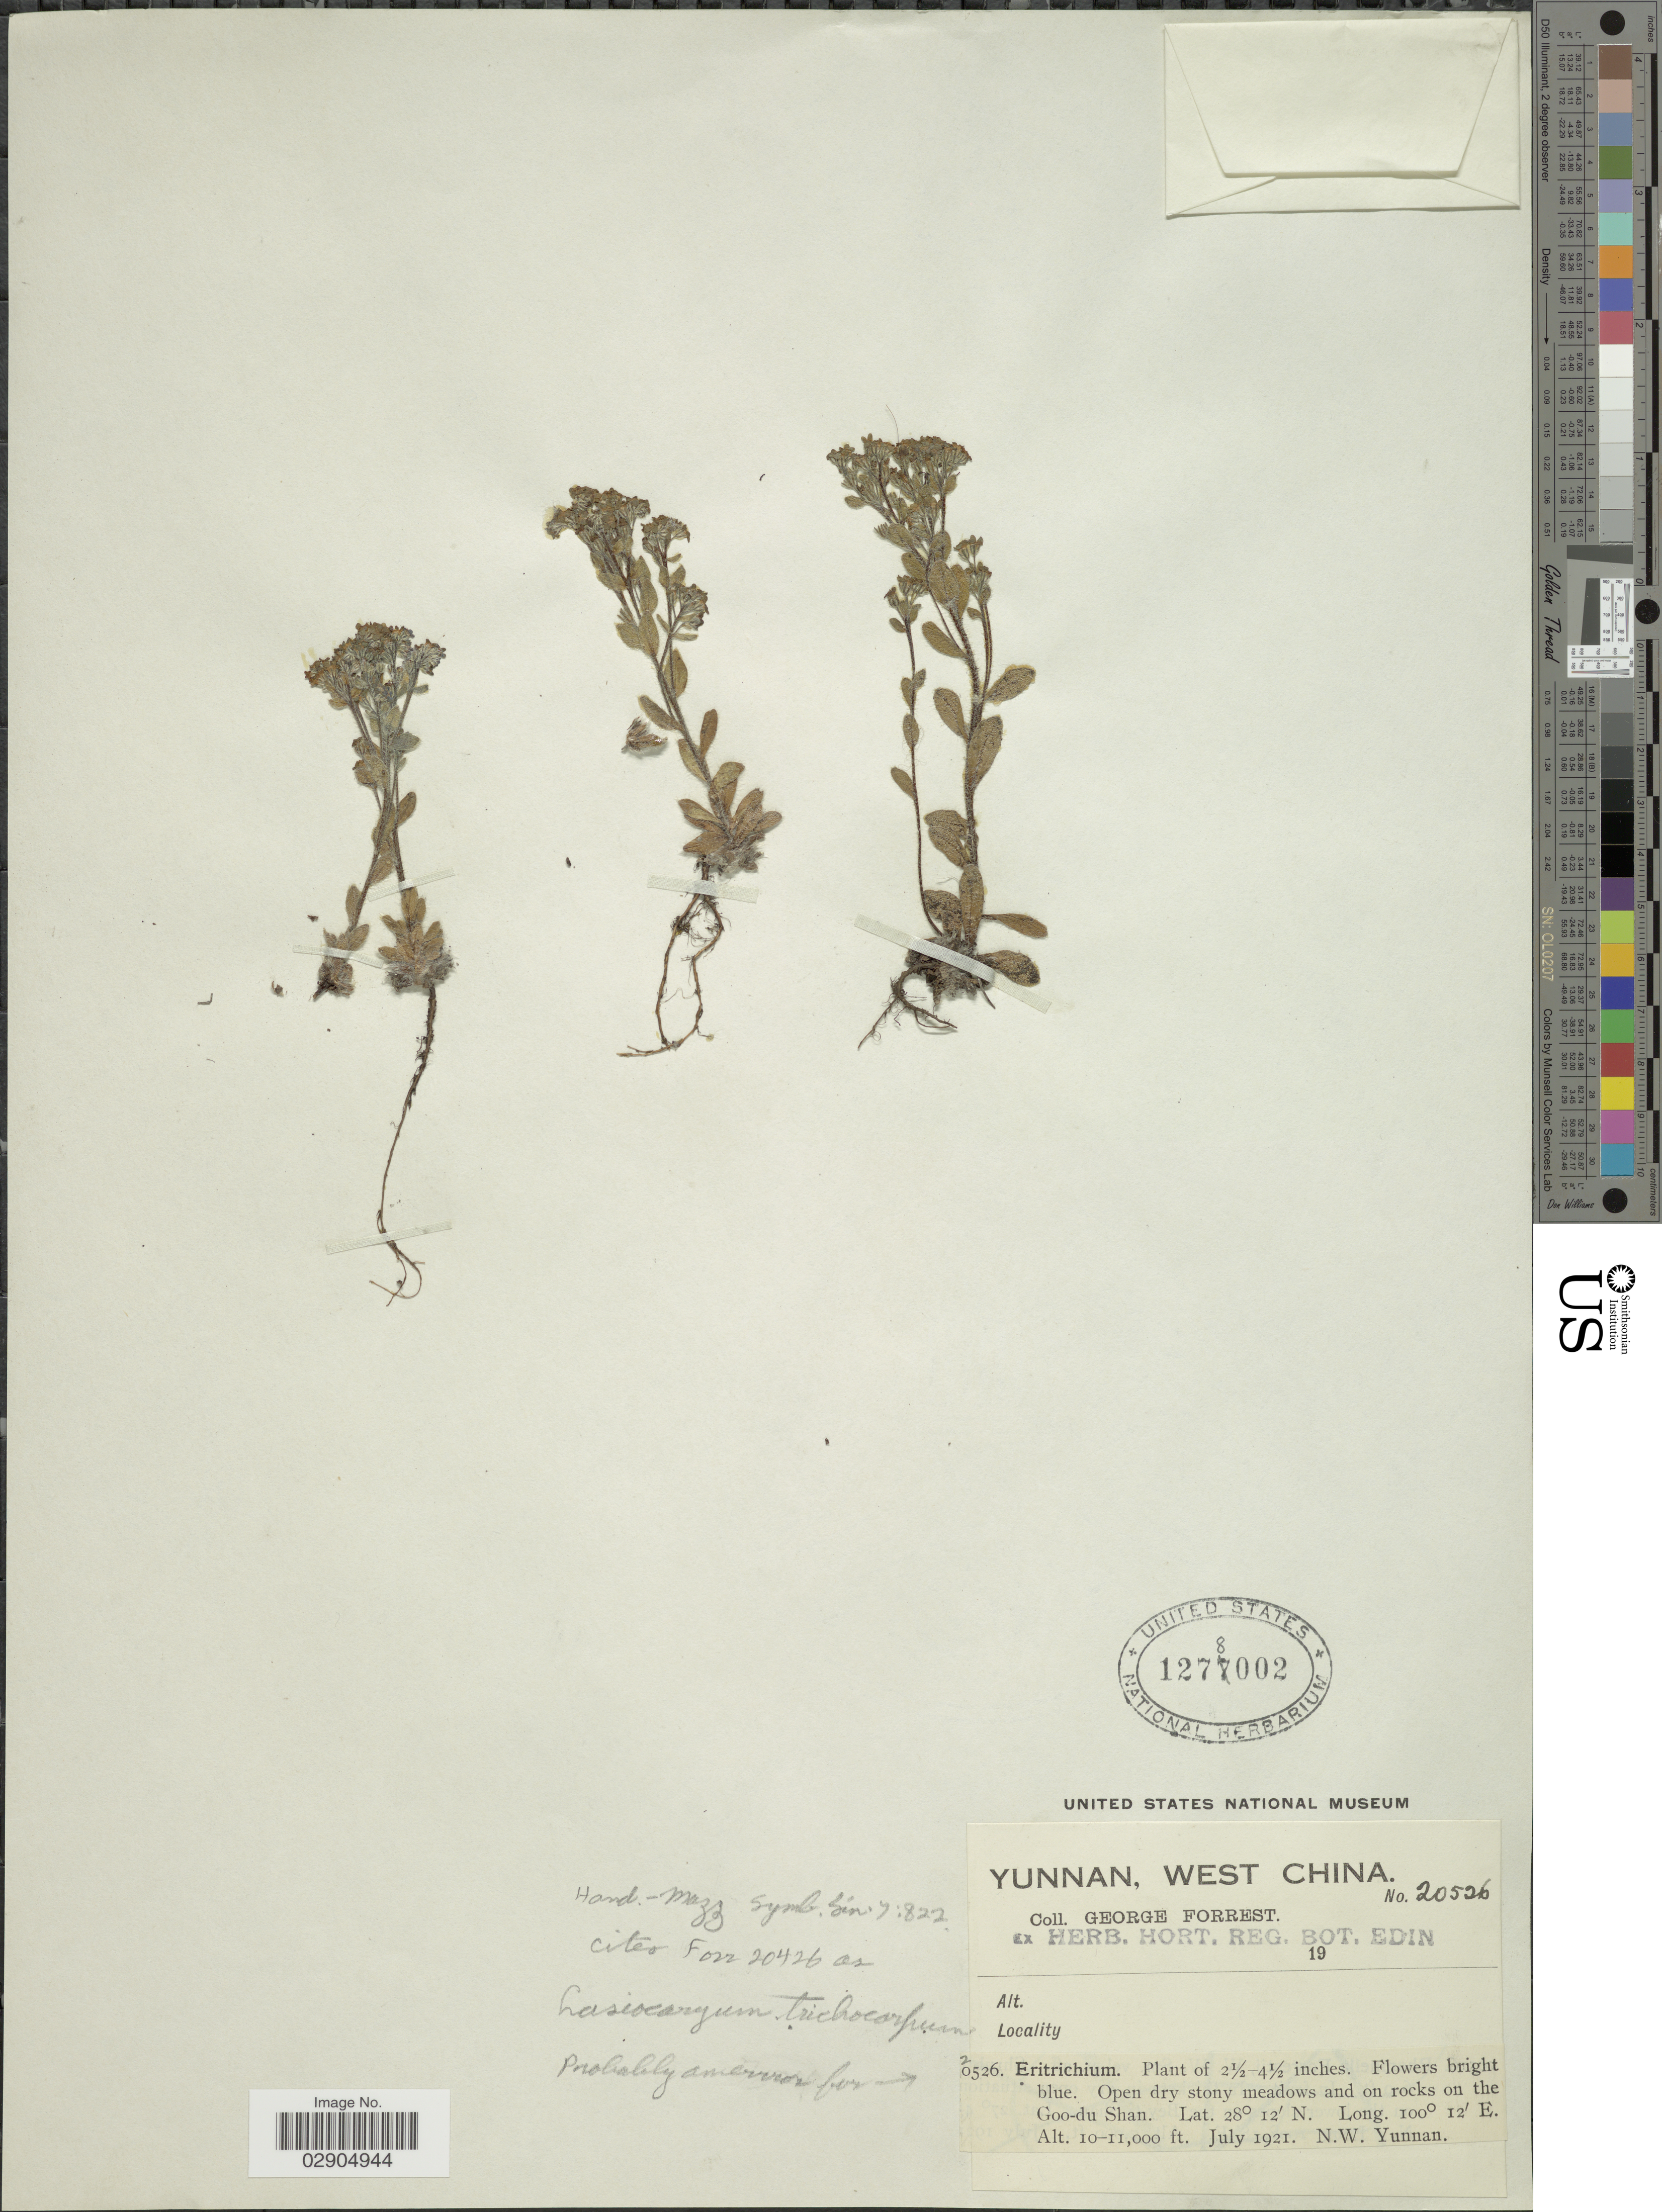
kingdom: Plantae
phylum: Tracheophyta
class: Magnoliopsida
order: Boraginales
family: Boraginaceae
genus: Lasiocaryum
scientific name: Lasiocaryum trichocarpum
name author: (Hand.-Mazz.) I.M. Johnst.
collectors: G. Forrest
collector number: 20526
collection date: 1921-07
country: China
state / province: Yunnan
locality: West China. Open dry stony meadows and on rocks on the Goo-du Shan. N. W. Yunnan.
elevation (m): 3048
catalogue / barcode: US 1278002